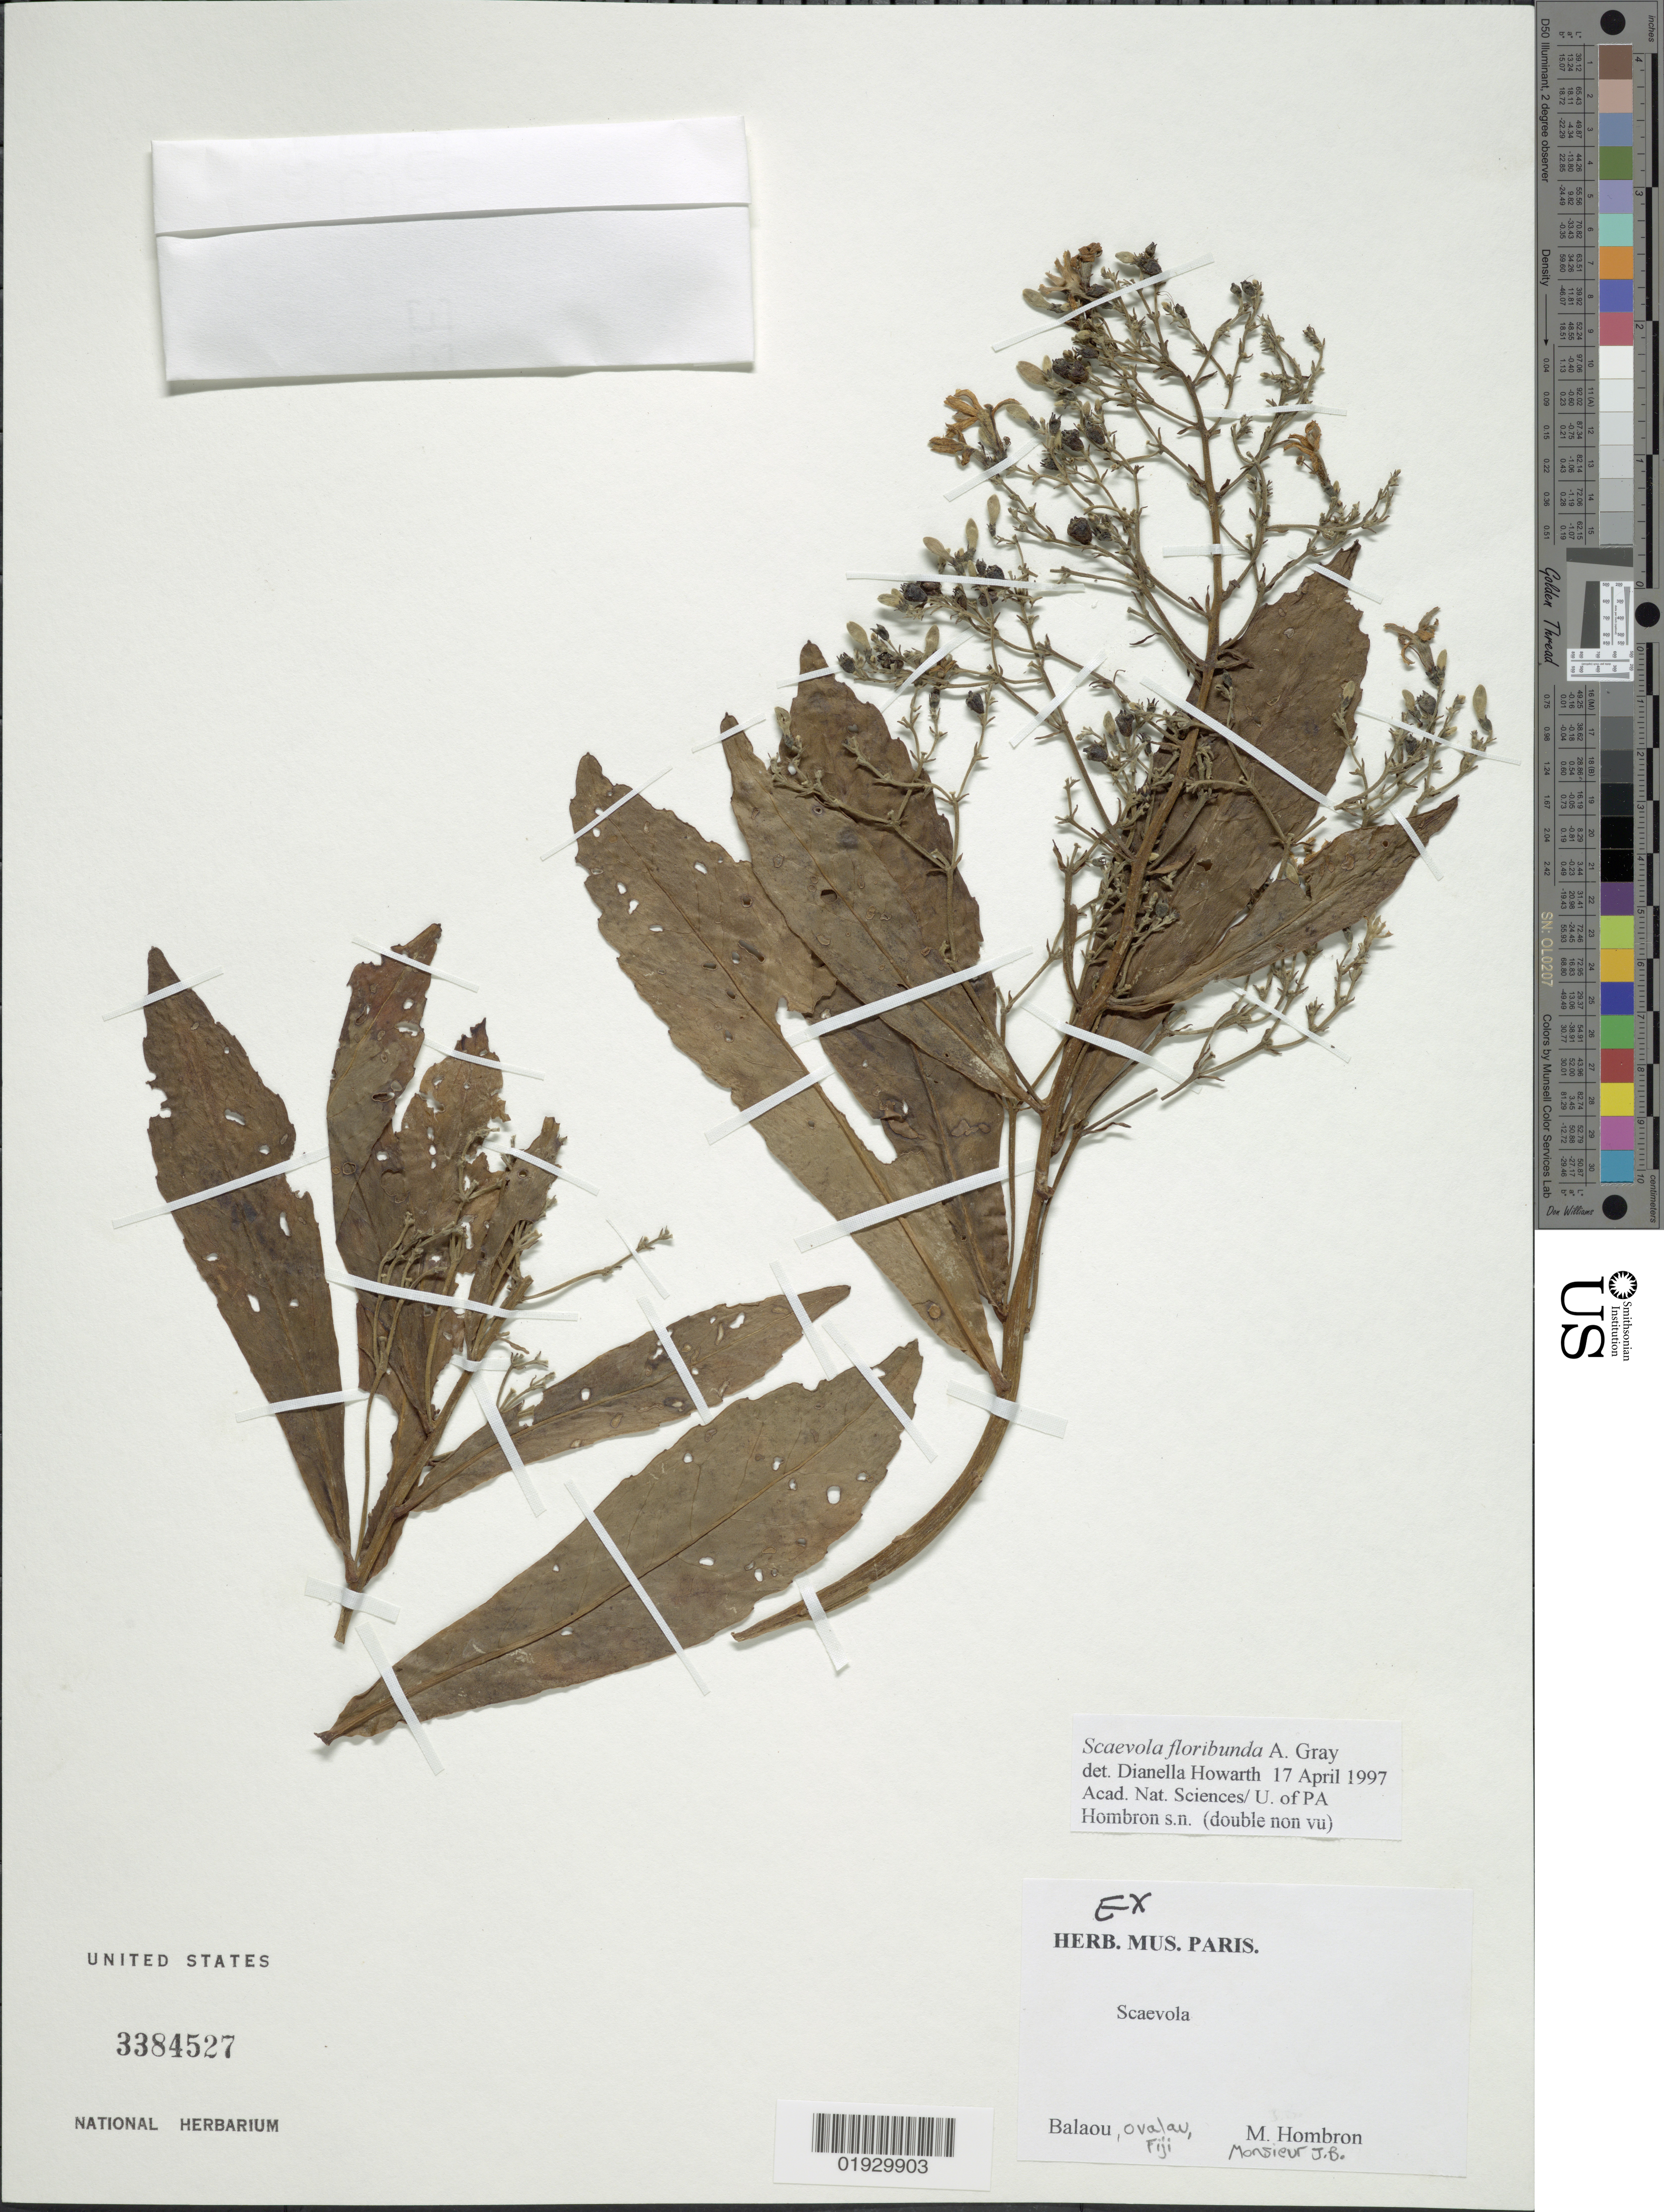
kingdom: Plantae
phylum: Tracheophyta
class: Magnoliopsida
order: Asterales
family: Goodeniaceae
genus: Scaevola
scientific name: Scaevola floribunda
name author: A. Gray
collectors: Hombr.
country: Fiji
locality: Balaou, Ovalau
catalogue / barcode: US 3384527